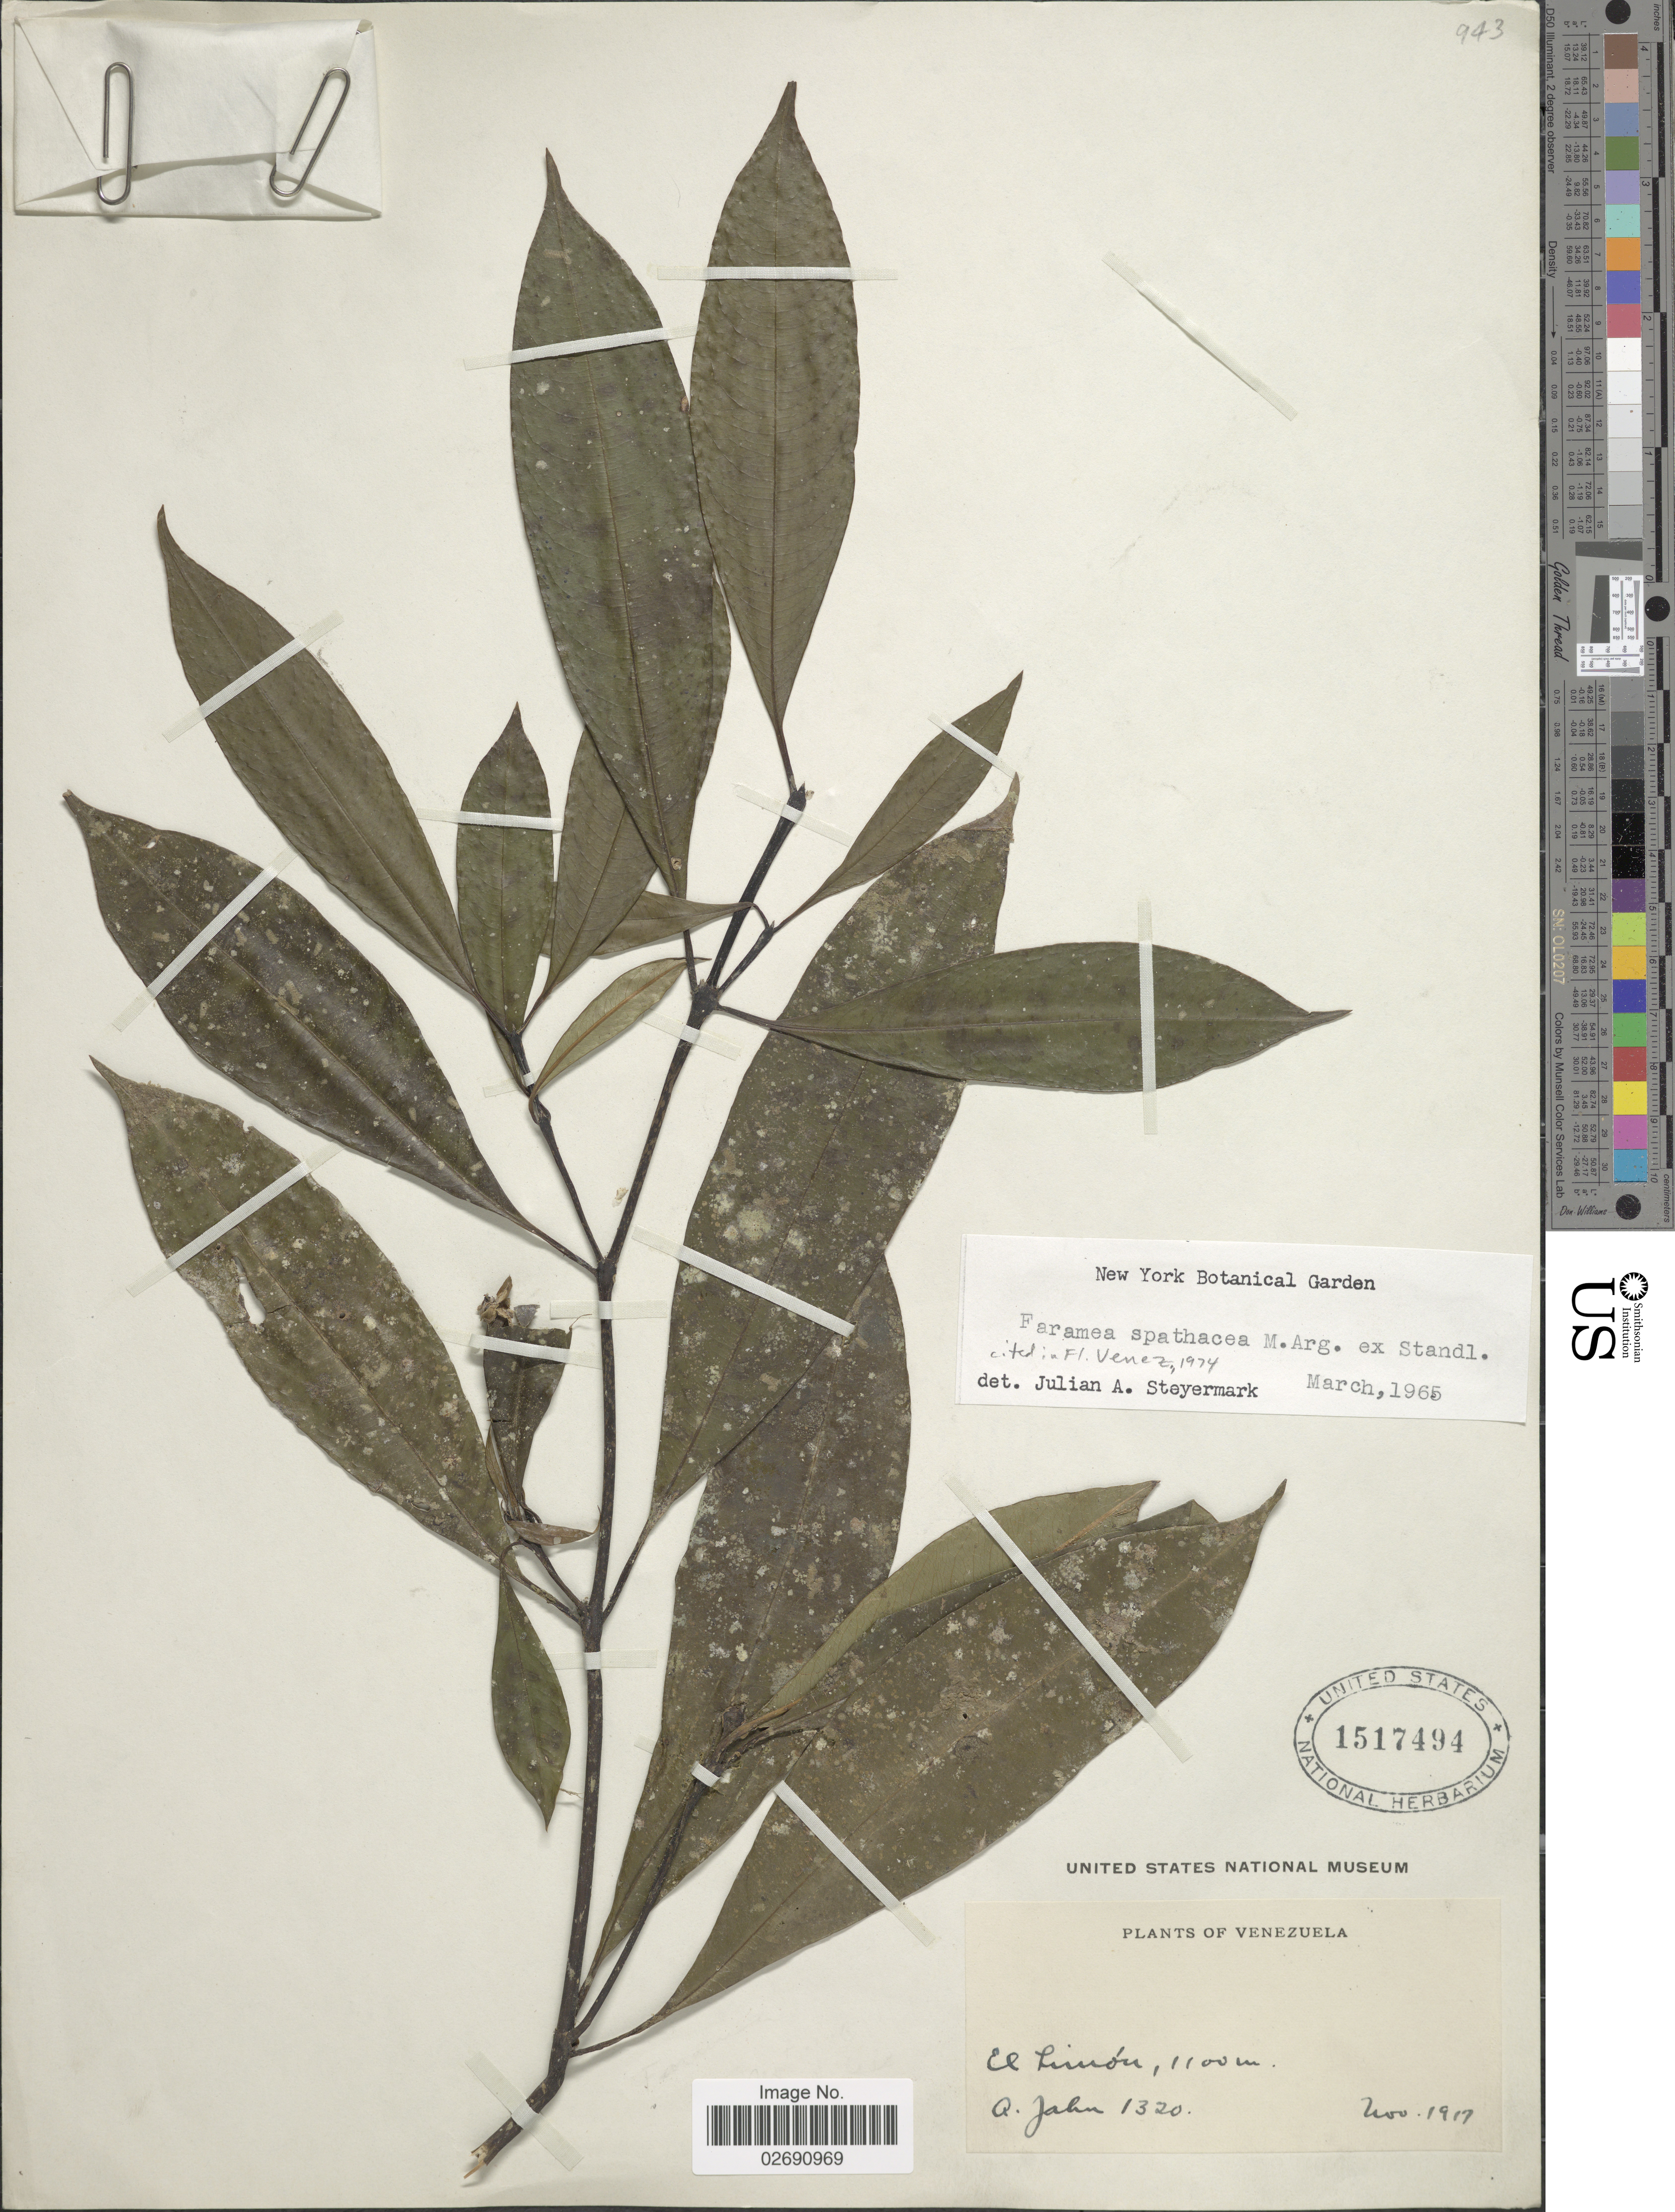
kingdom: Plantae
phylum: Tracheophyta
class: Magnoliopsida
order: Gentianales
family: Rubiaceae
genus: Faramea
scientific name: Faramea spathacea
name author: Müll. Arg. ex Standl.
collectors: A. Jahn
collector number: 1320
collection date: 1917-11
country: Venezuela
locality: El Limon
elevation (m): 1100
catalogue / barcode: US 1517494